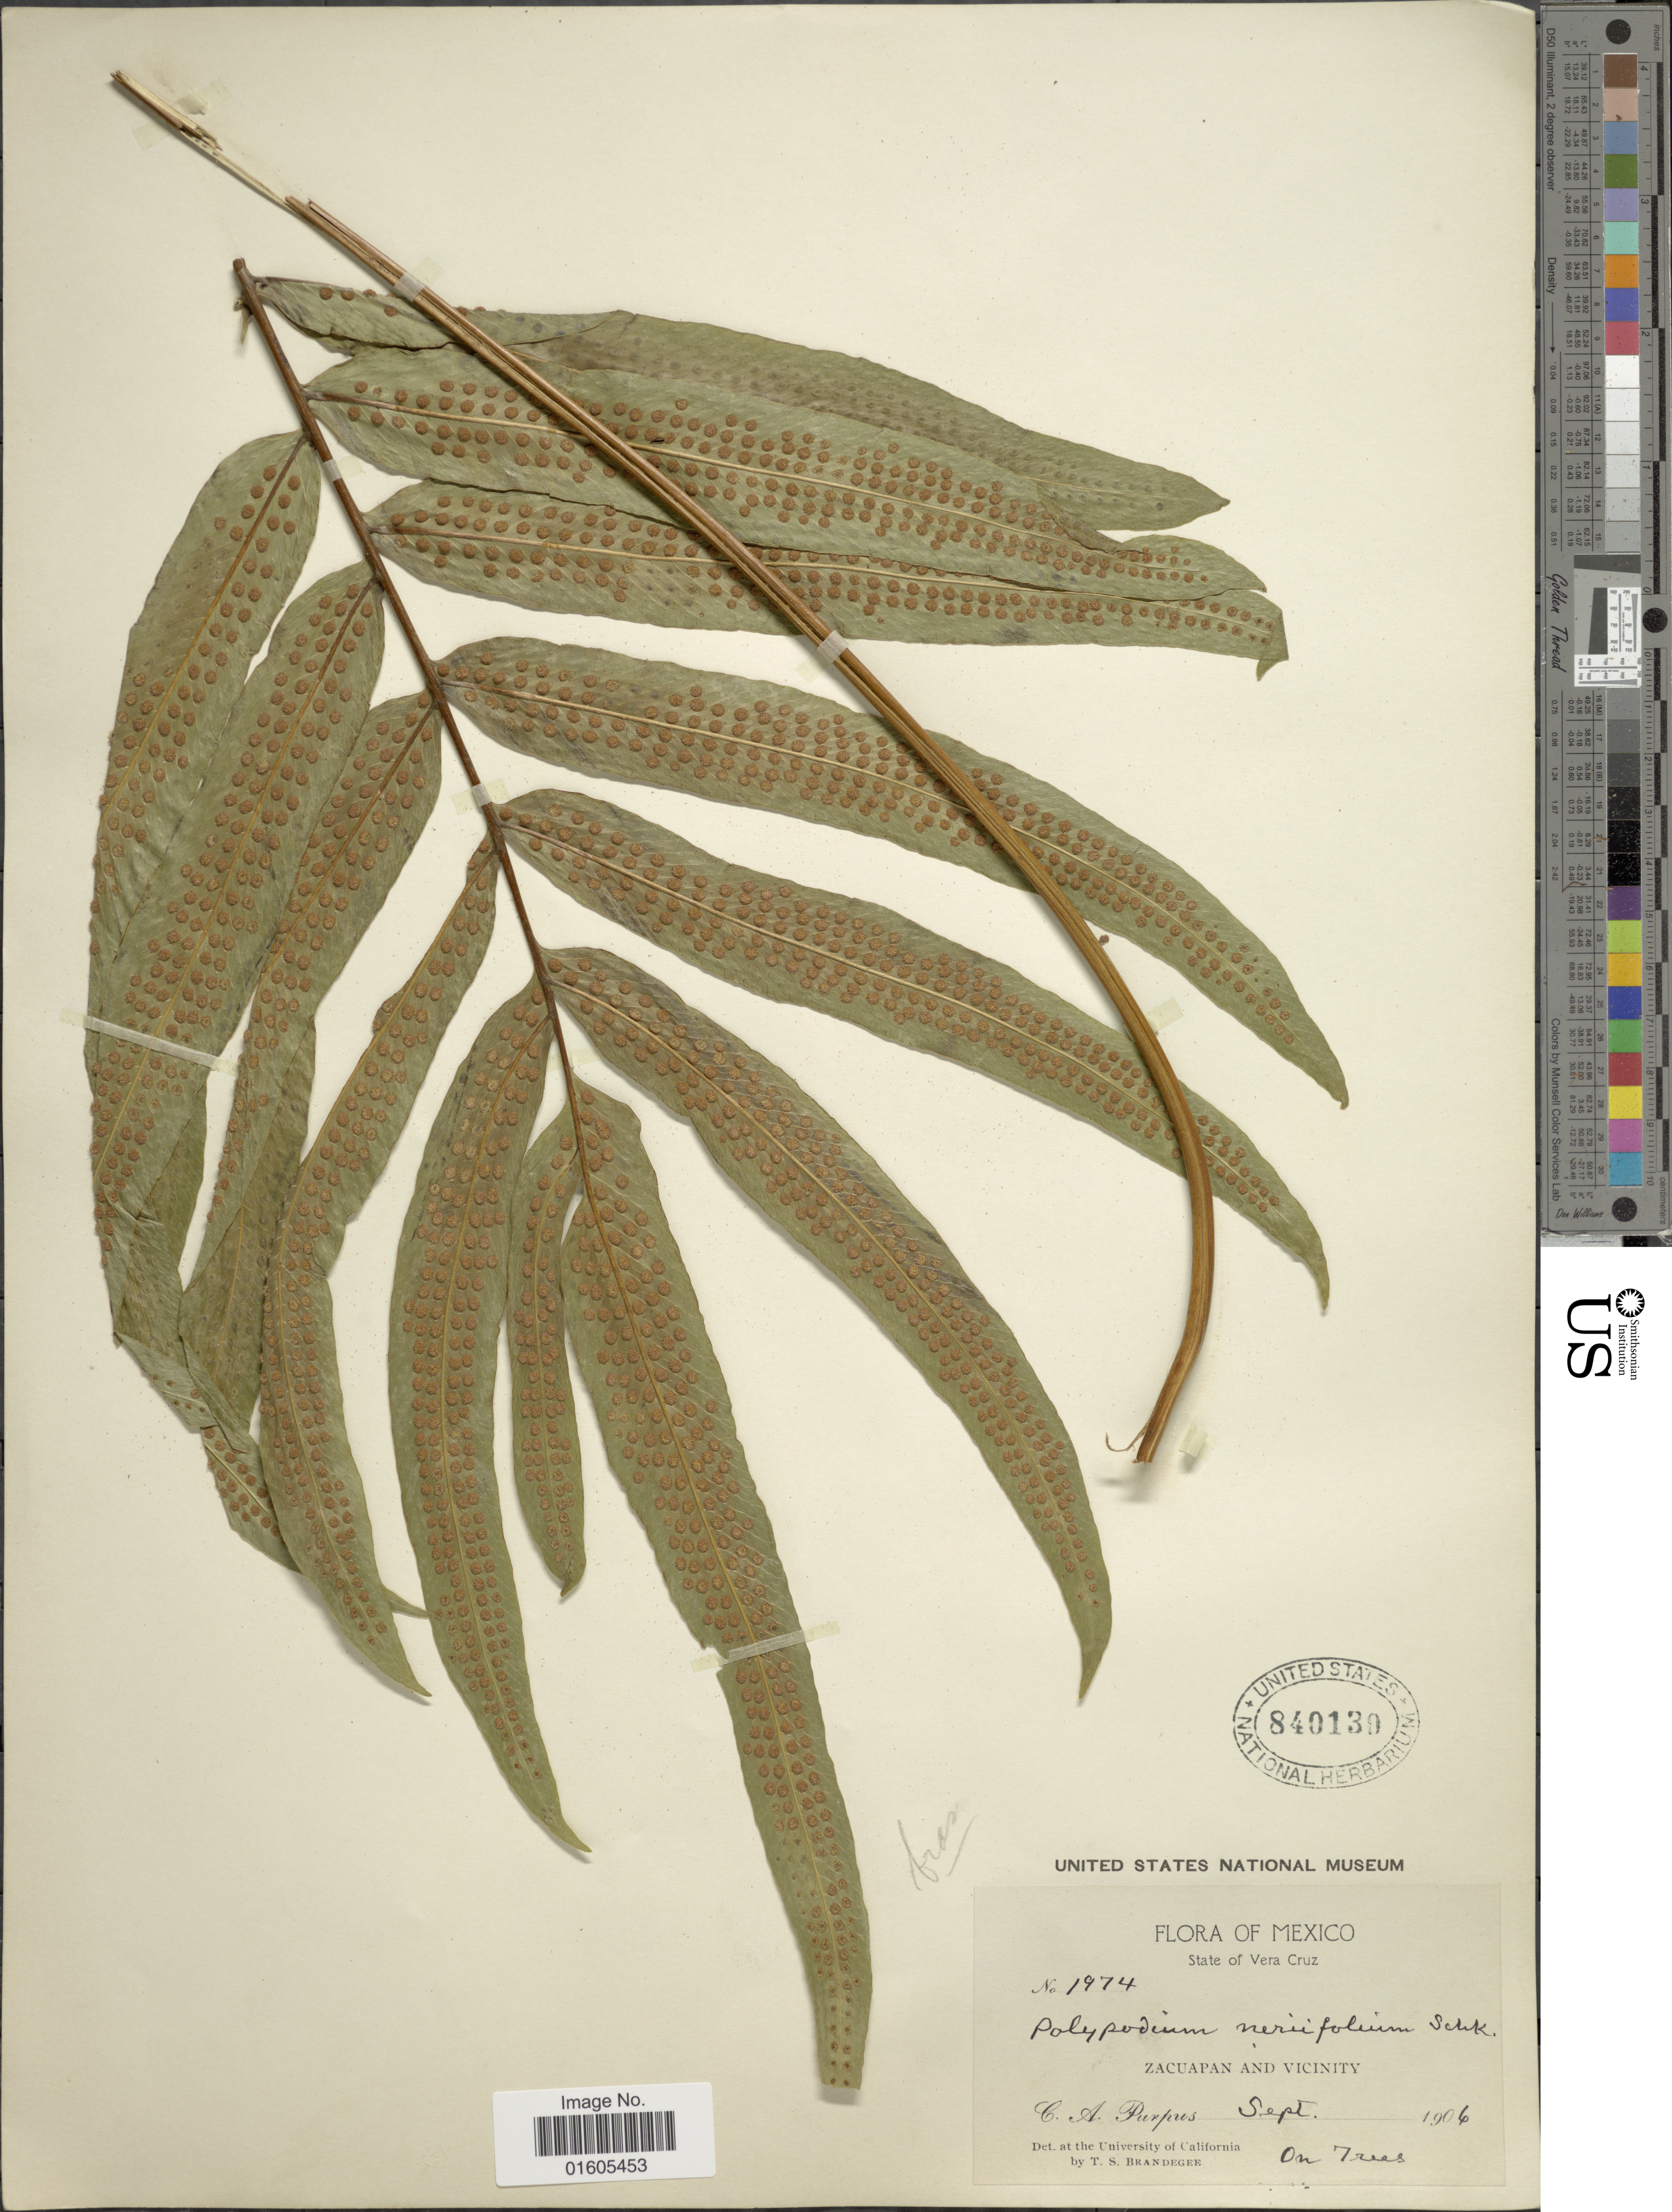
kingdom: Plantae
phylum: Tracheophyta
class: Polypodiopsida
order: Polypodiales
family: Polypodiaceae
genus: Serpocaulon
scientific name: Serpocaulon triseriale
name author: (Sw.) A.R. Sm.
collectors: C. A. Purpus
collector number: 1974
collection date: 1906-09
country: Mexico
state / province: Veracruz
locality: State of Vera Cruzm Zacuapan and vicinity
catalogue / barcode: US 840130